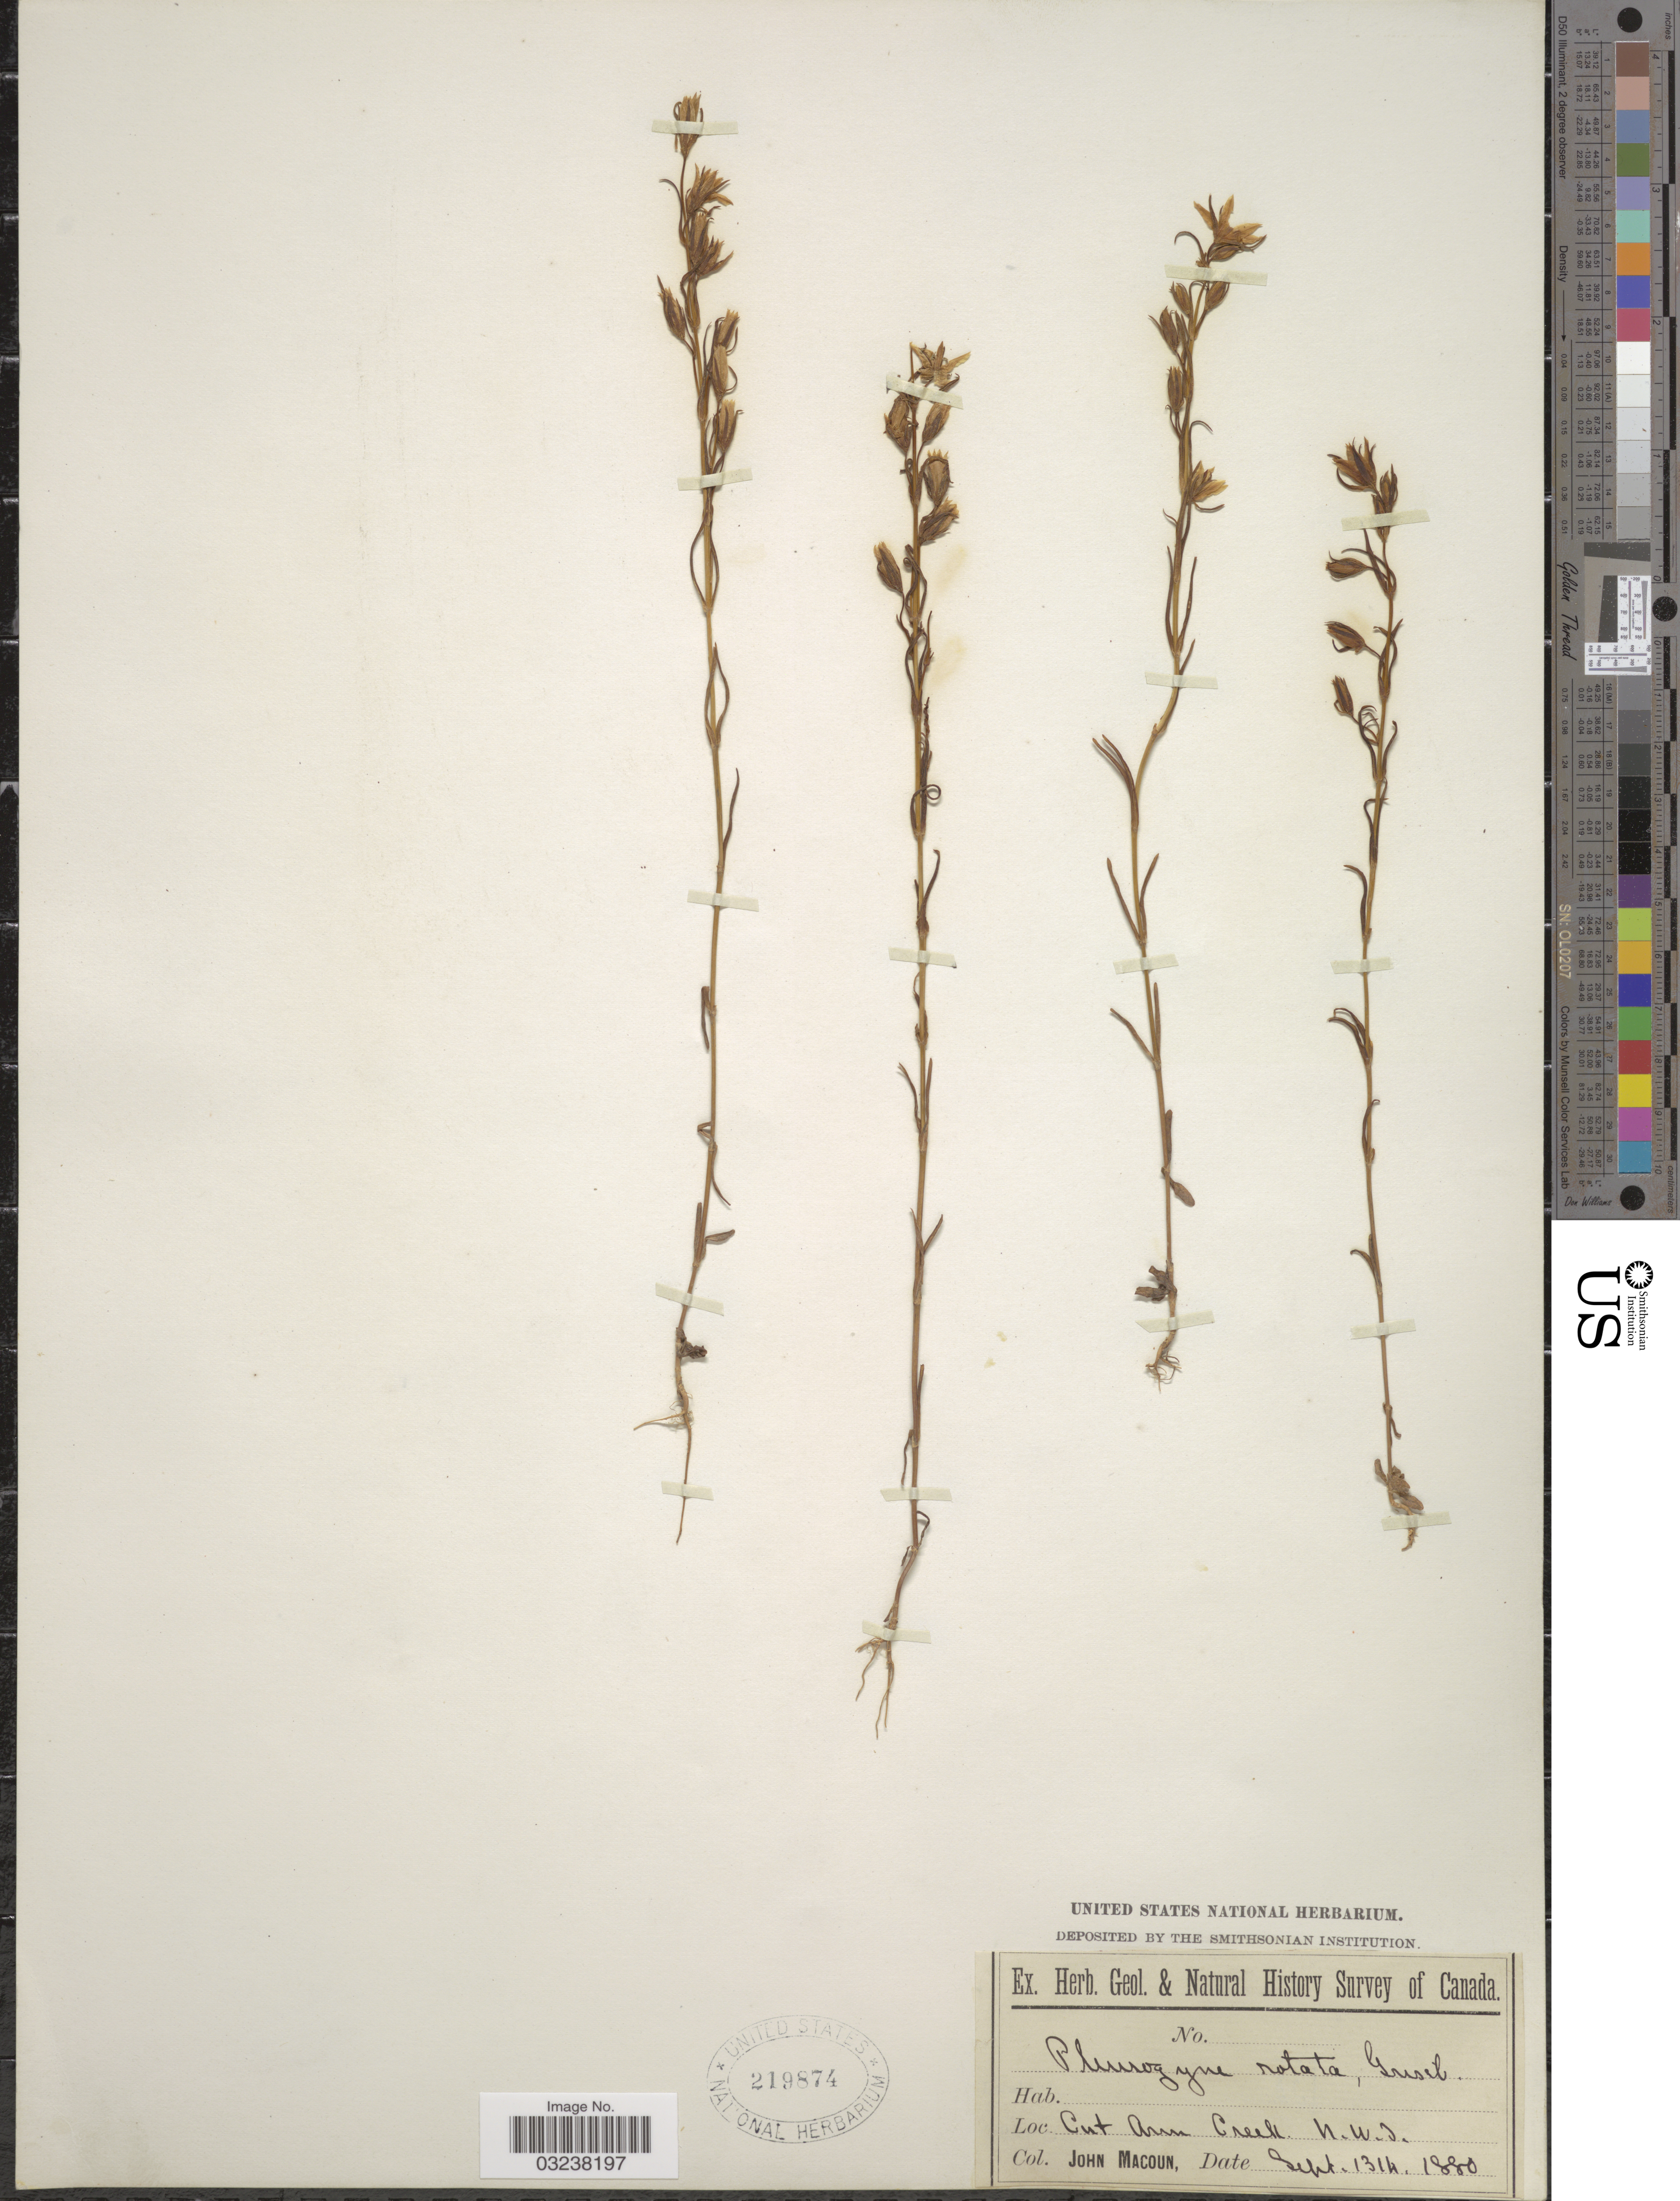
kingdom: Plantae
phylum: Tracheophyta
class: Magnoliopsida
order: Gentianales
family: Gentianaceae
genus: Pleurogyne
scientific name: Pleurogyne fontana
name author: A. Nelson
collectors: J. Macoun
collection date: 1880-09-13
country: Canada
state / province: Northwest Territories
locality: Cut Arm Creek, N.W.T.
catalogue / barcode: US 219874